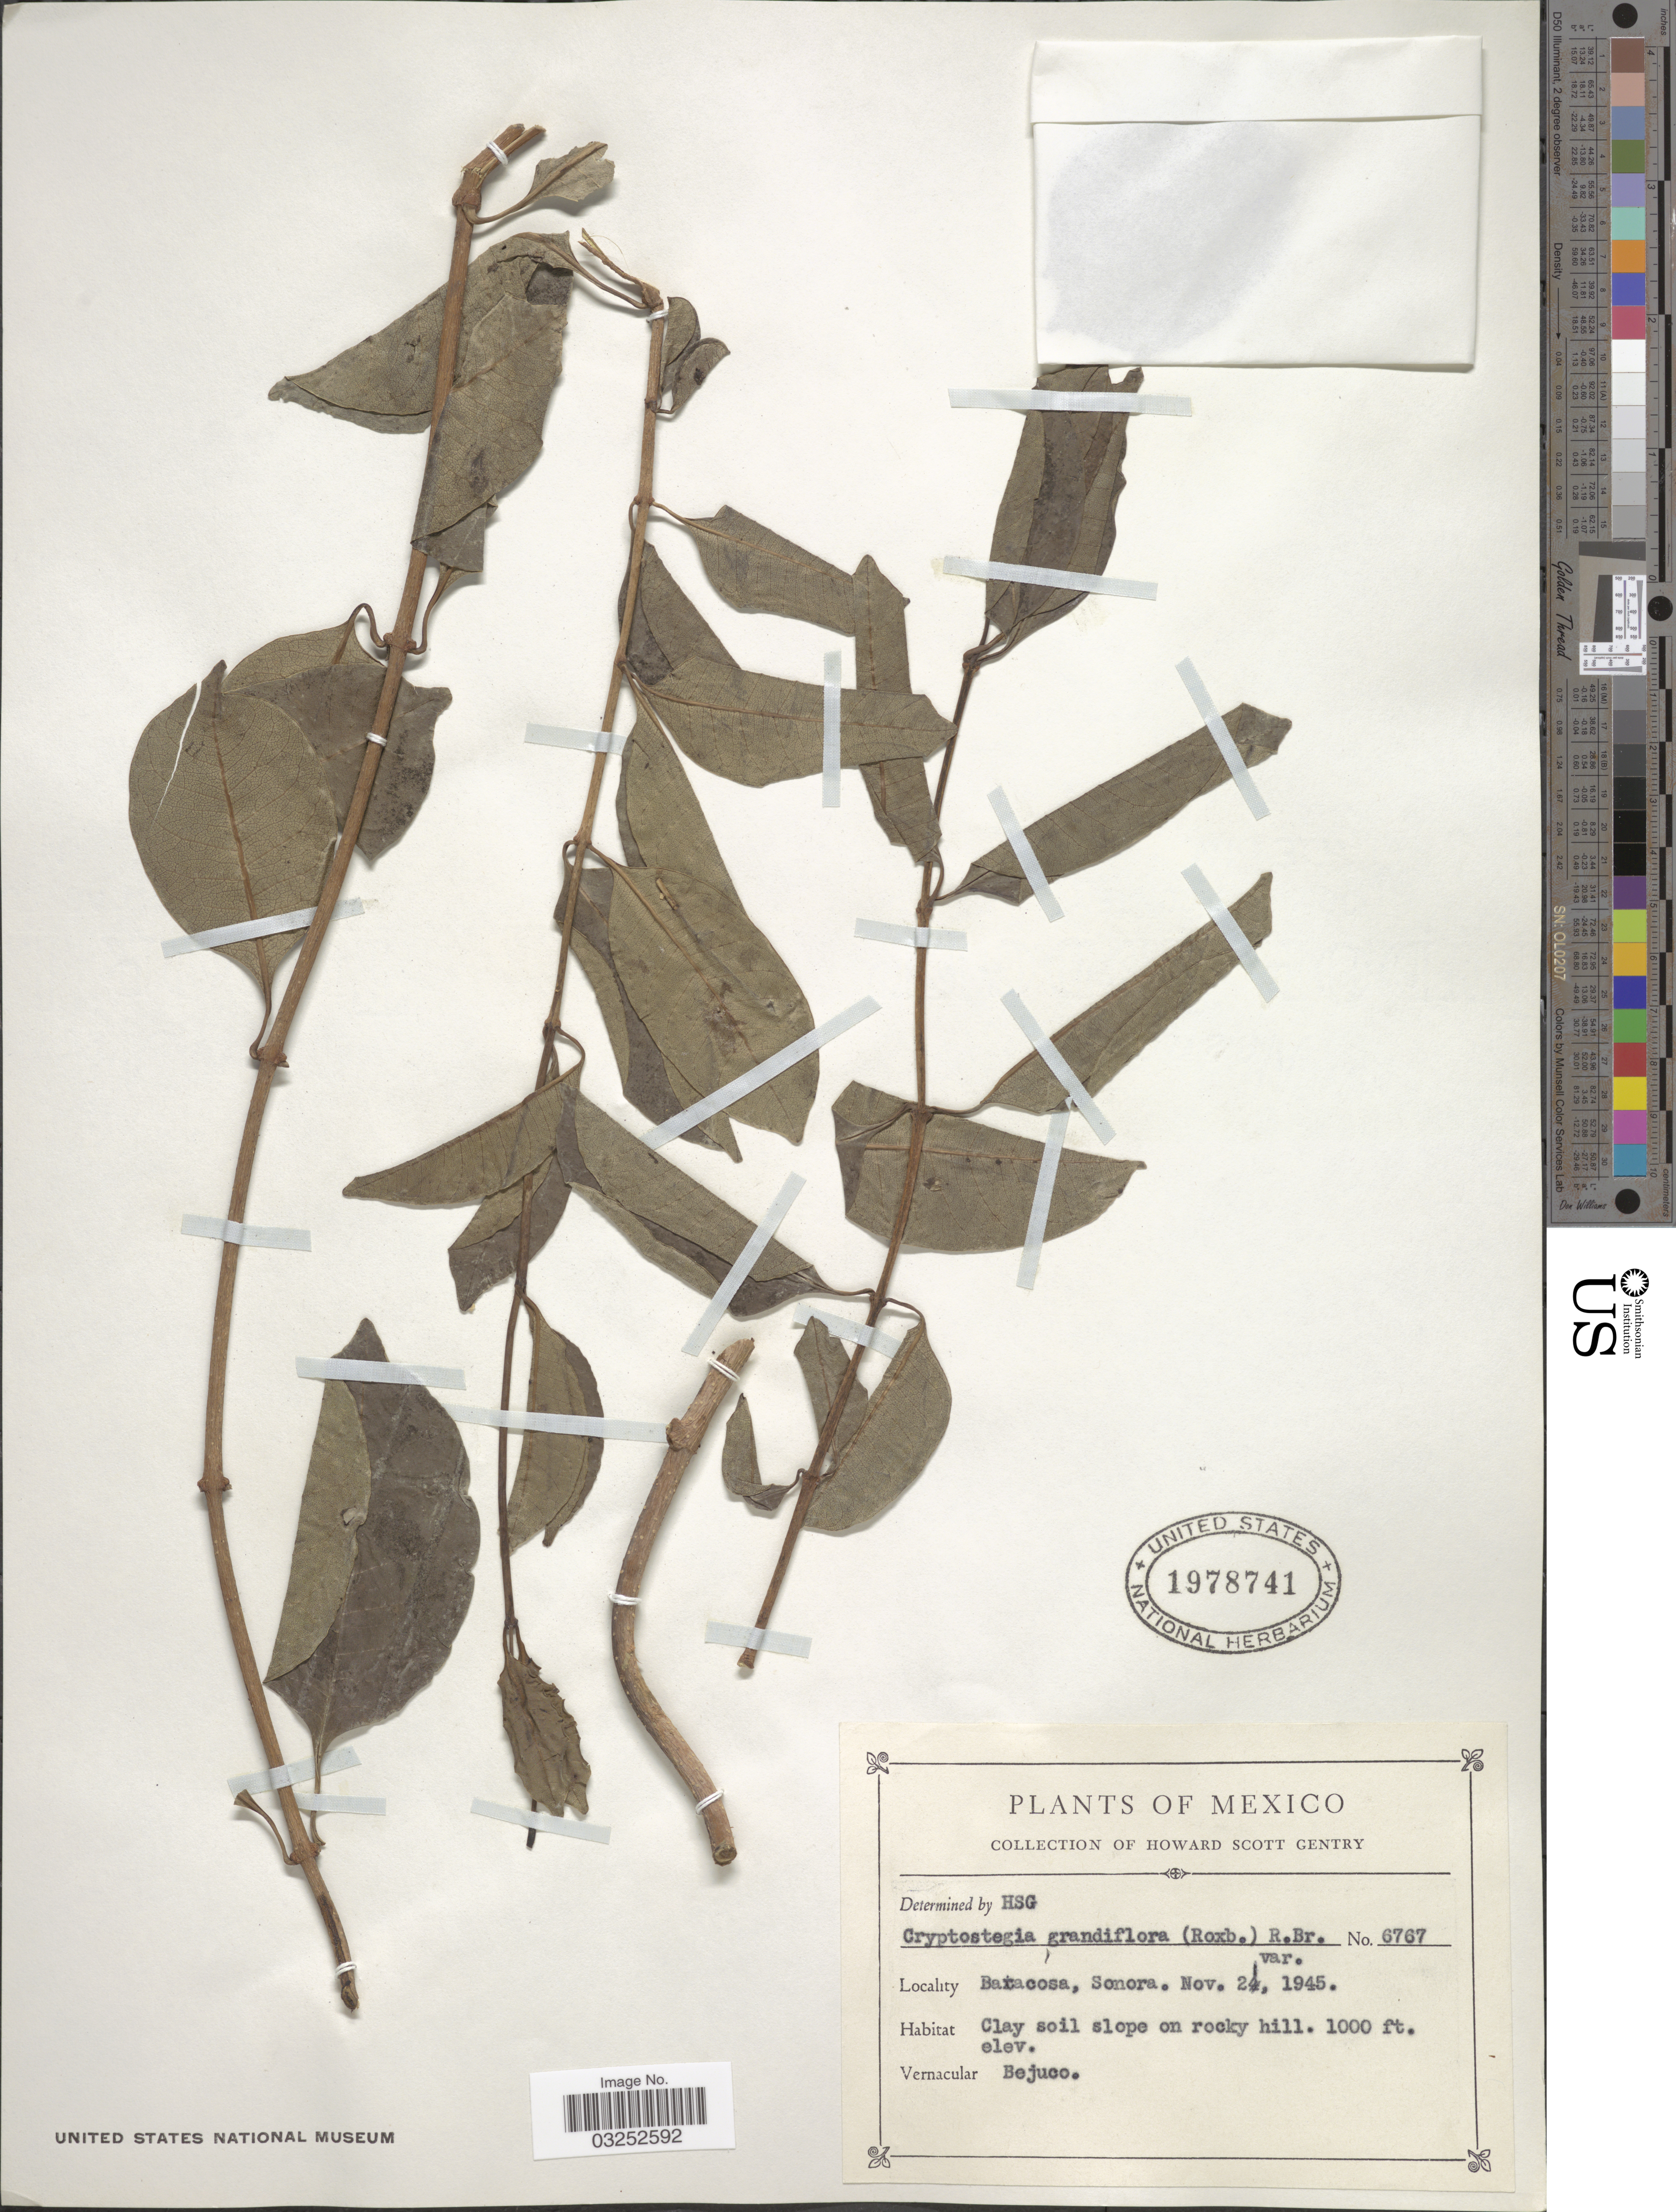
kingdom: Plantae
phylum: Tracheophyta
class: Magnoliopsida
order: Gentianales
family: Apocynaceae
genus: Cryptostegia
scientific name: Cryptostegia grandiflora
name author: Roxb. ex R. Br.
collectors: H. S. Gentry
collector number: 6767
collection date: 1945-11-21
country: Mexico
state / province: Sonora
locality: Batacosa.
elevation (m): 305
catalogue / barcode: US 1978741